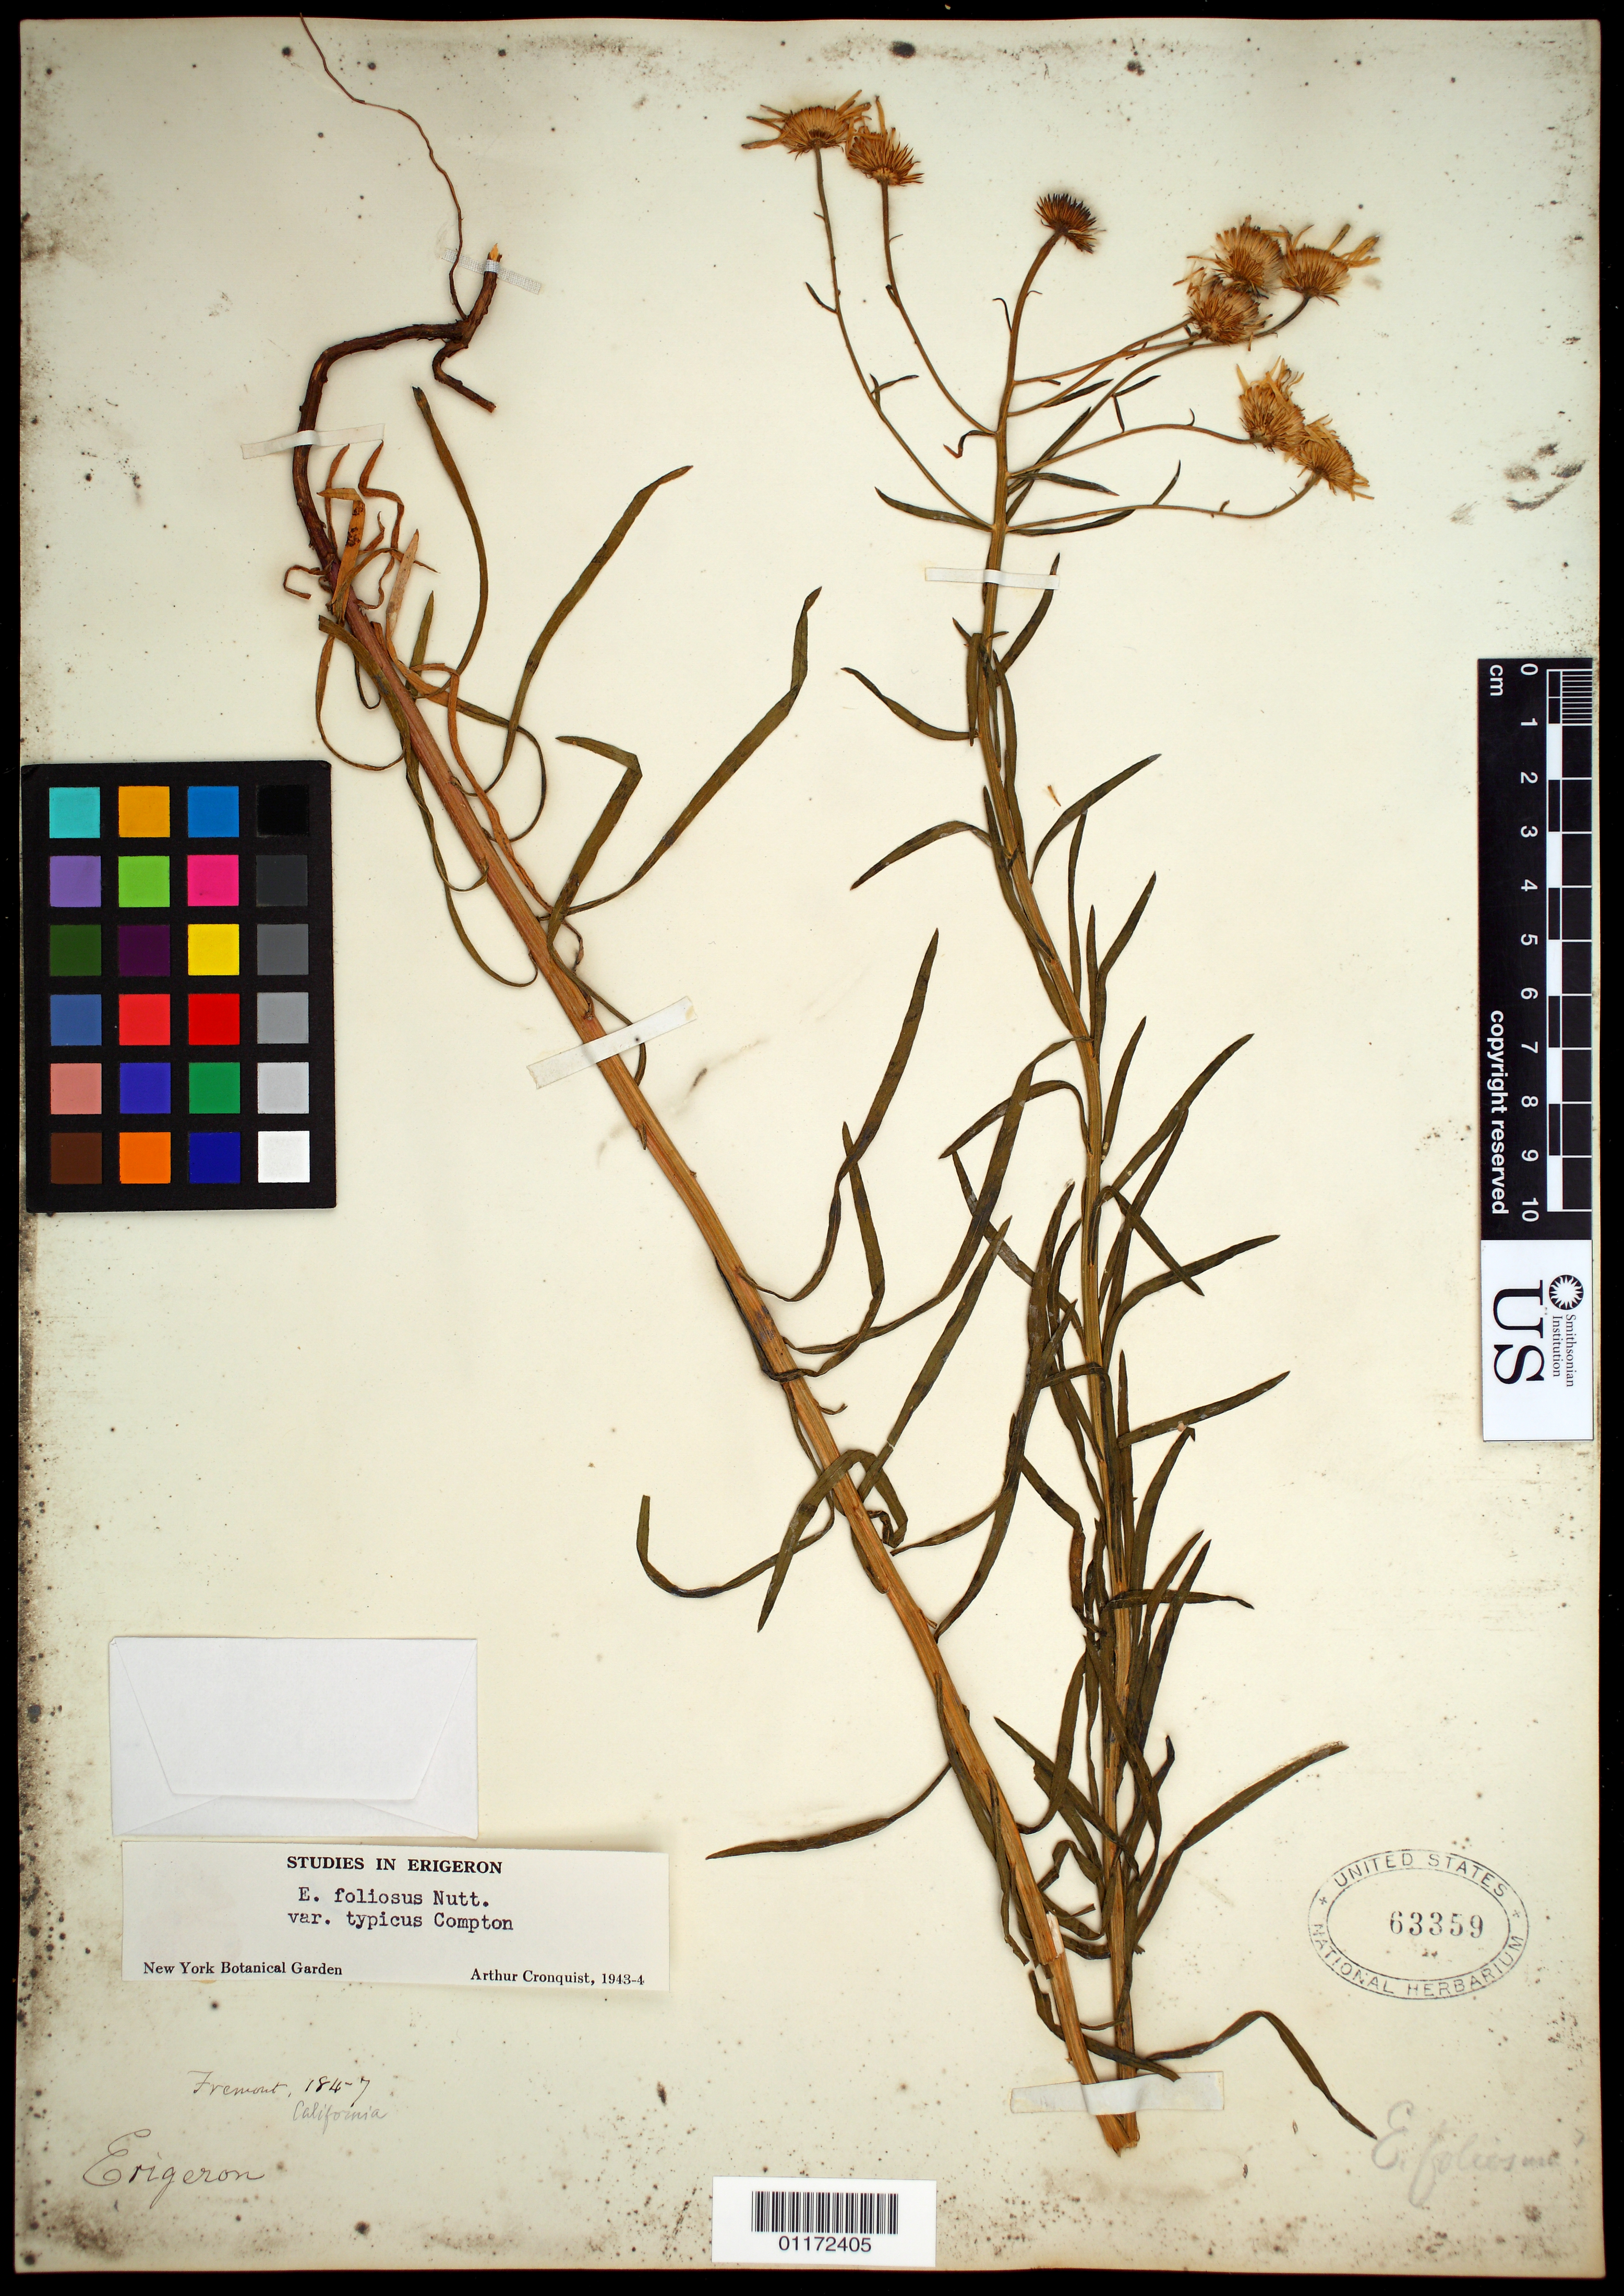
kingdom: Plantae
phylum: Tracheophyta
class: Magnoliopsida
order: Asterales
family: Asteraceae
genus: Erigeron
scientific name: Erigeron foliosus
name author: Nutt.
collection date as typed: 1847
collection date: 1847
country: United States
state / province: California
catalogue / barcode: US 63359